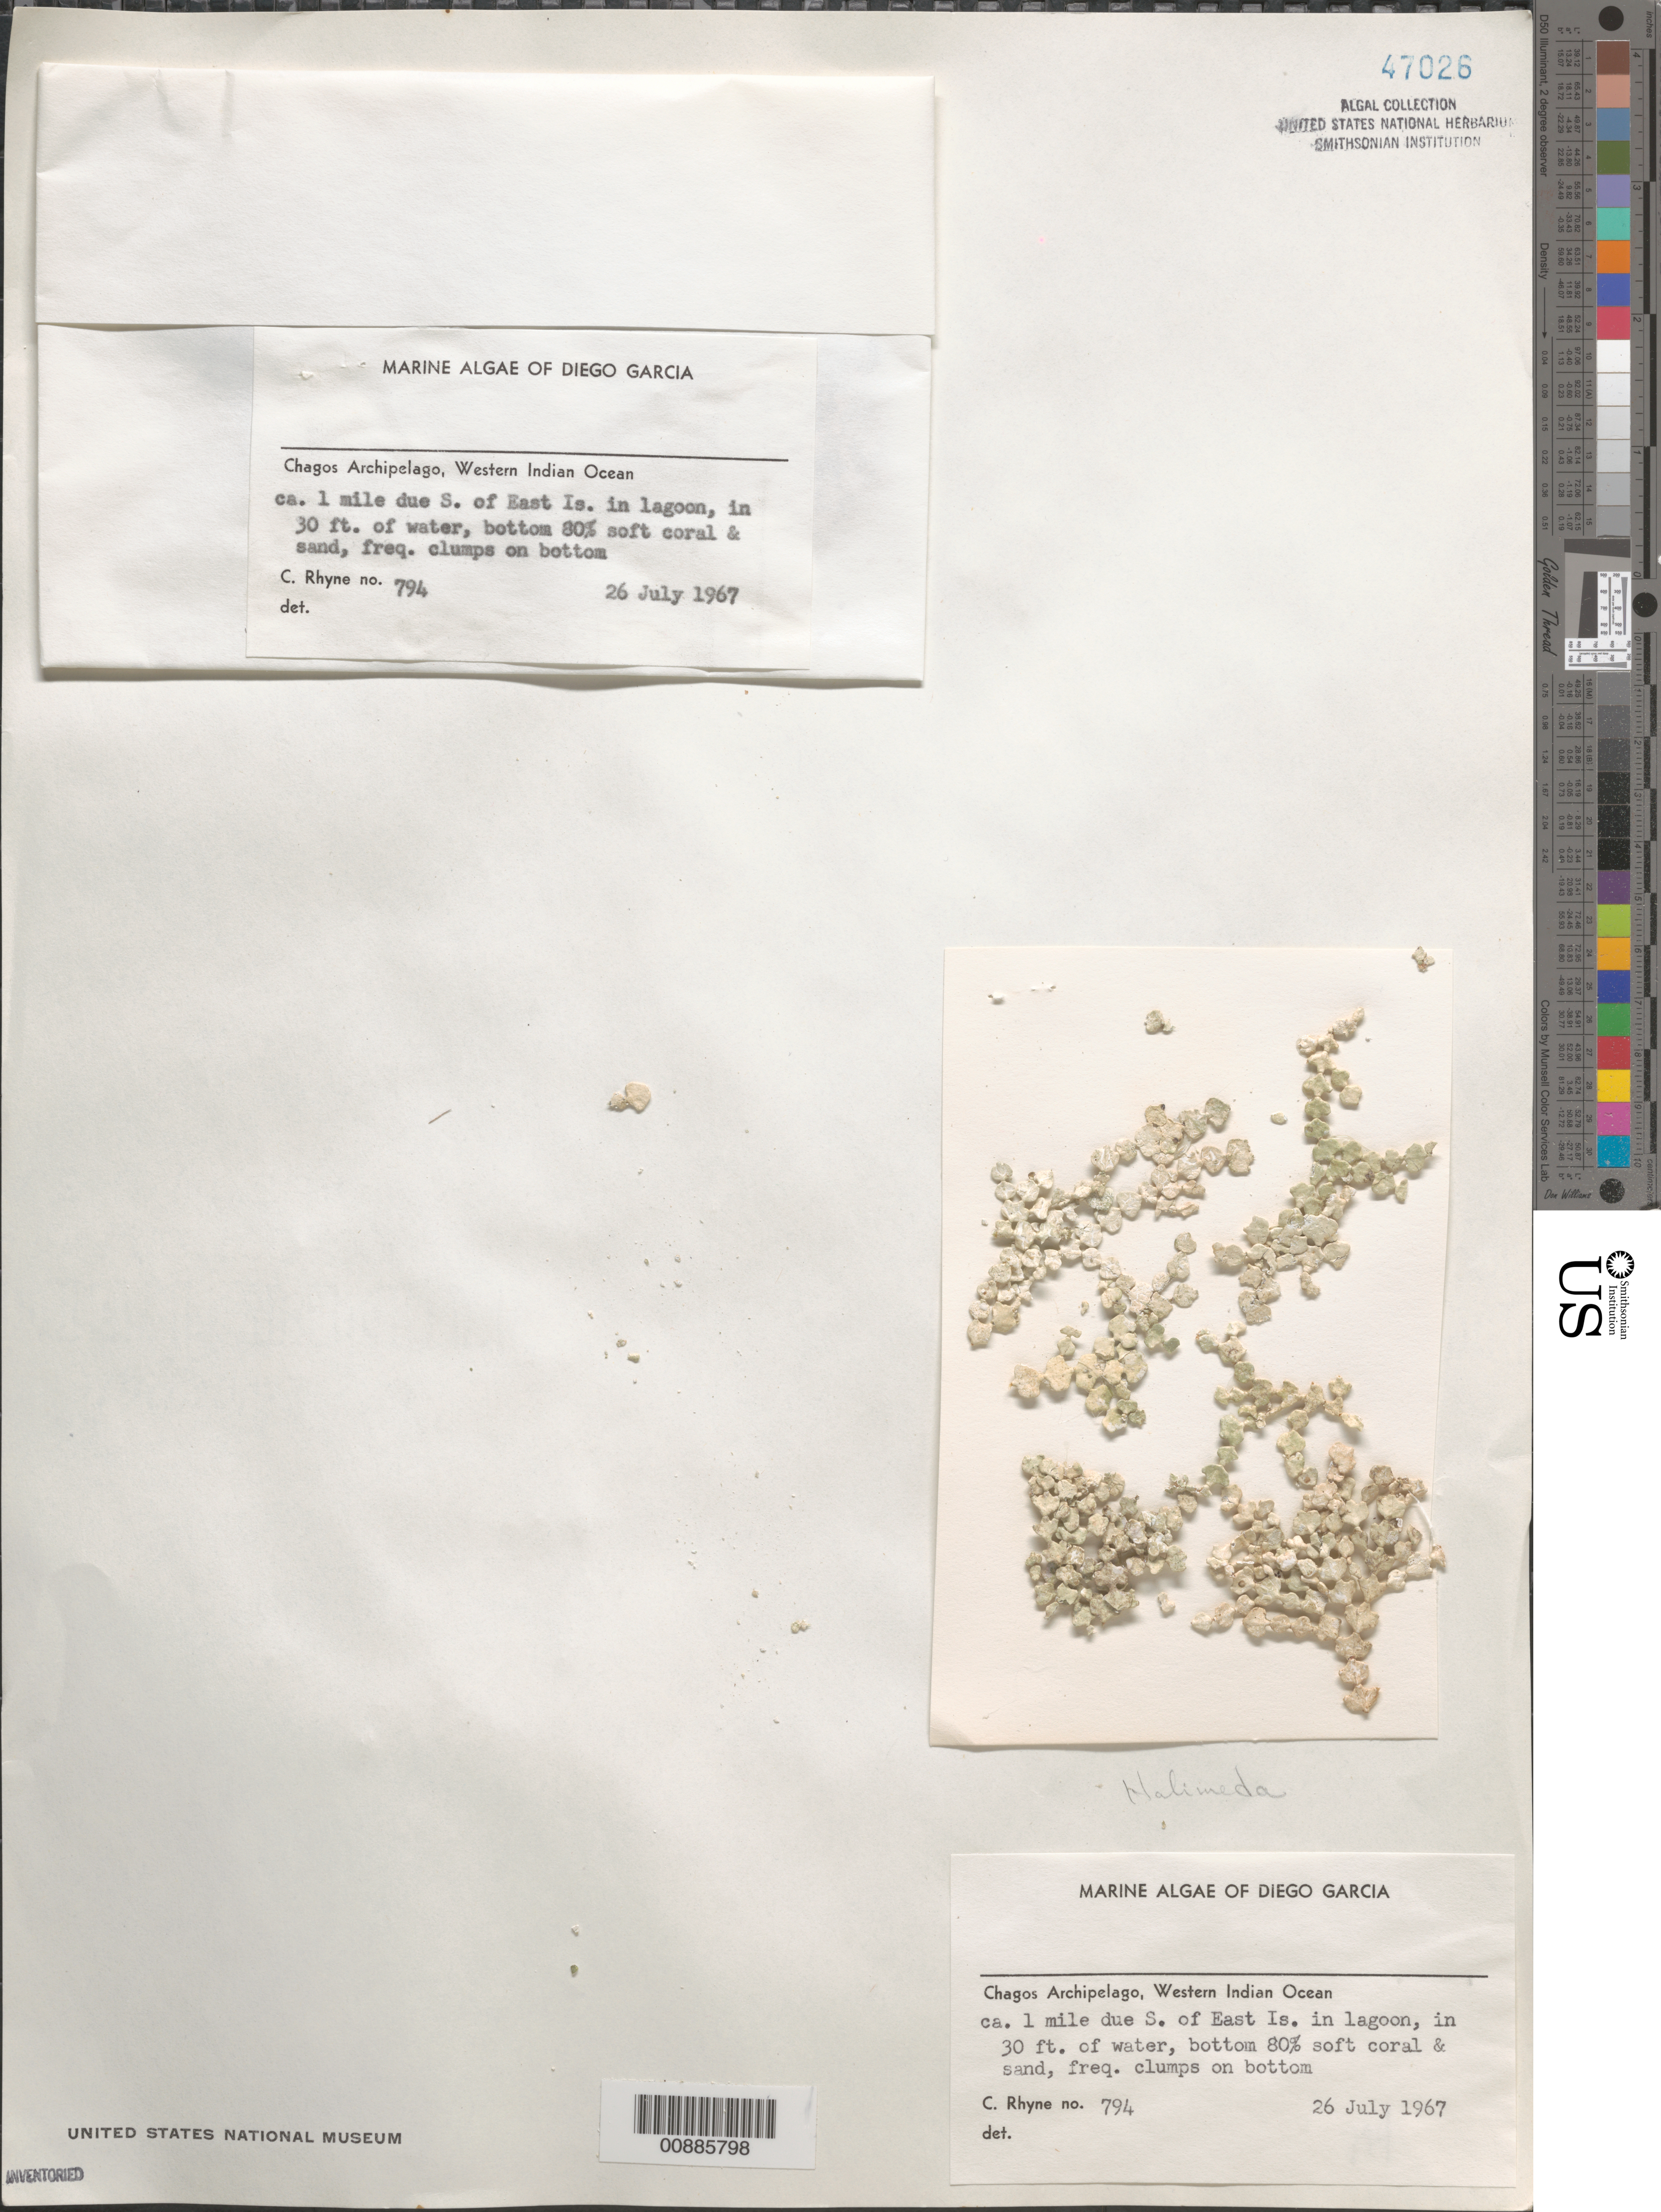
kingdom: Plantae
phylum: Chlorophyta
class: Ulvophyceae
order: Bryopsidales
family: Halimedaceae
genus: Halimeda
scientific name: Halimeda sp.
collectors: C. Rhyne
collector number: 794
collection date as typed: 26 Jul 1967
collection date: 1967-07-26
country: British Indian Ocean Territory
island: Diego Garcia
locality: Ca. 1 mile due south of East Island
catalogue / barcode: US 47026